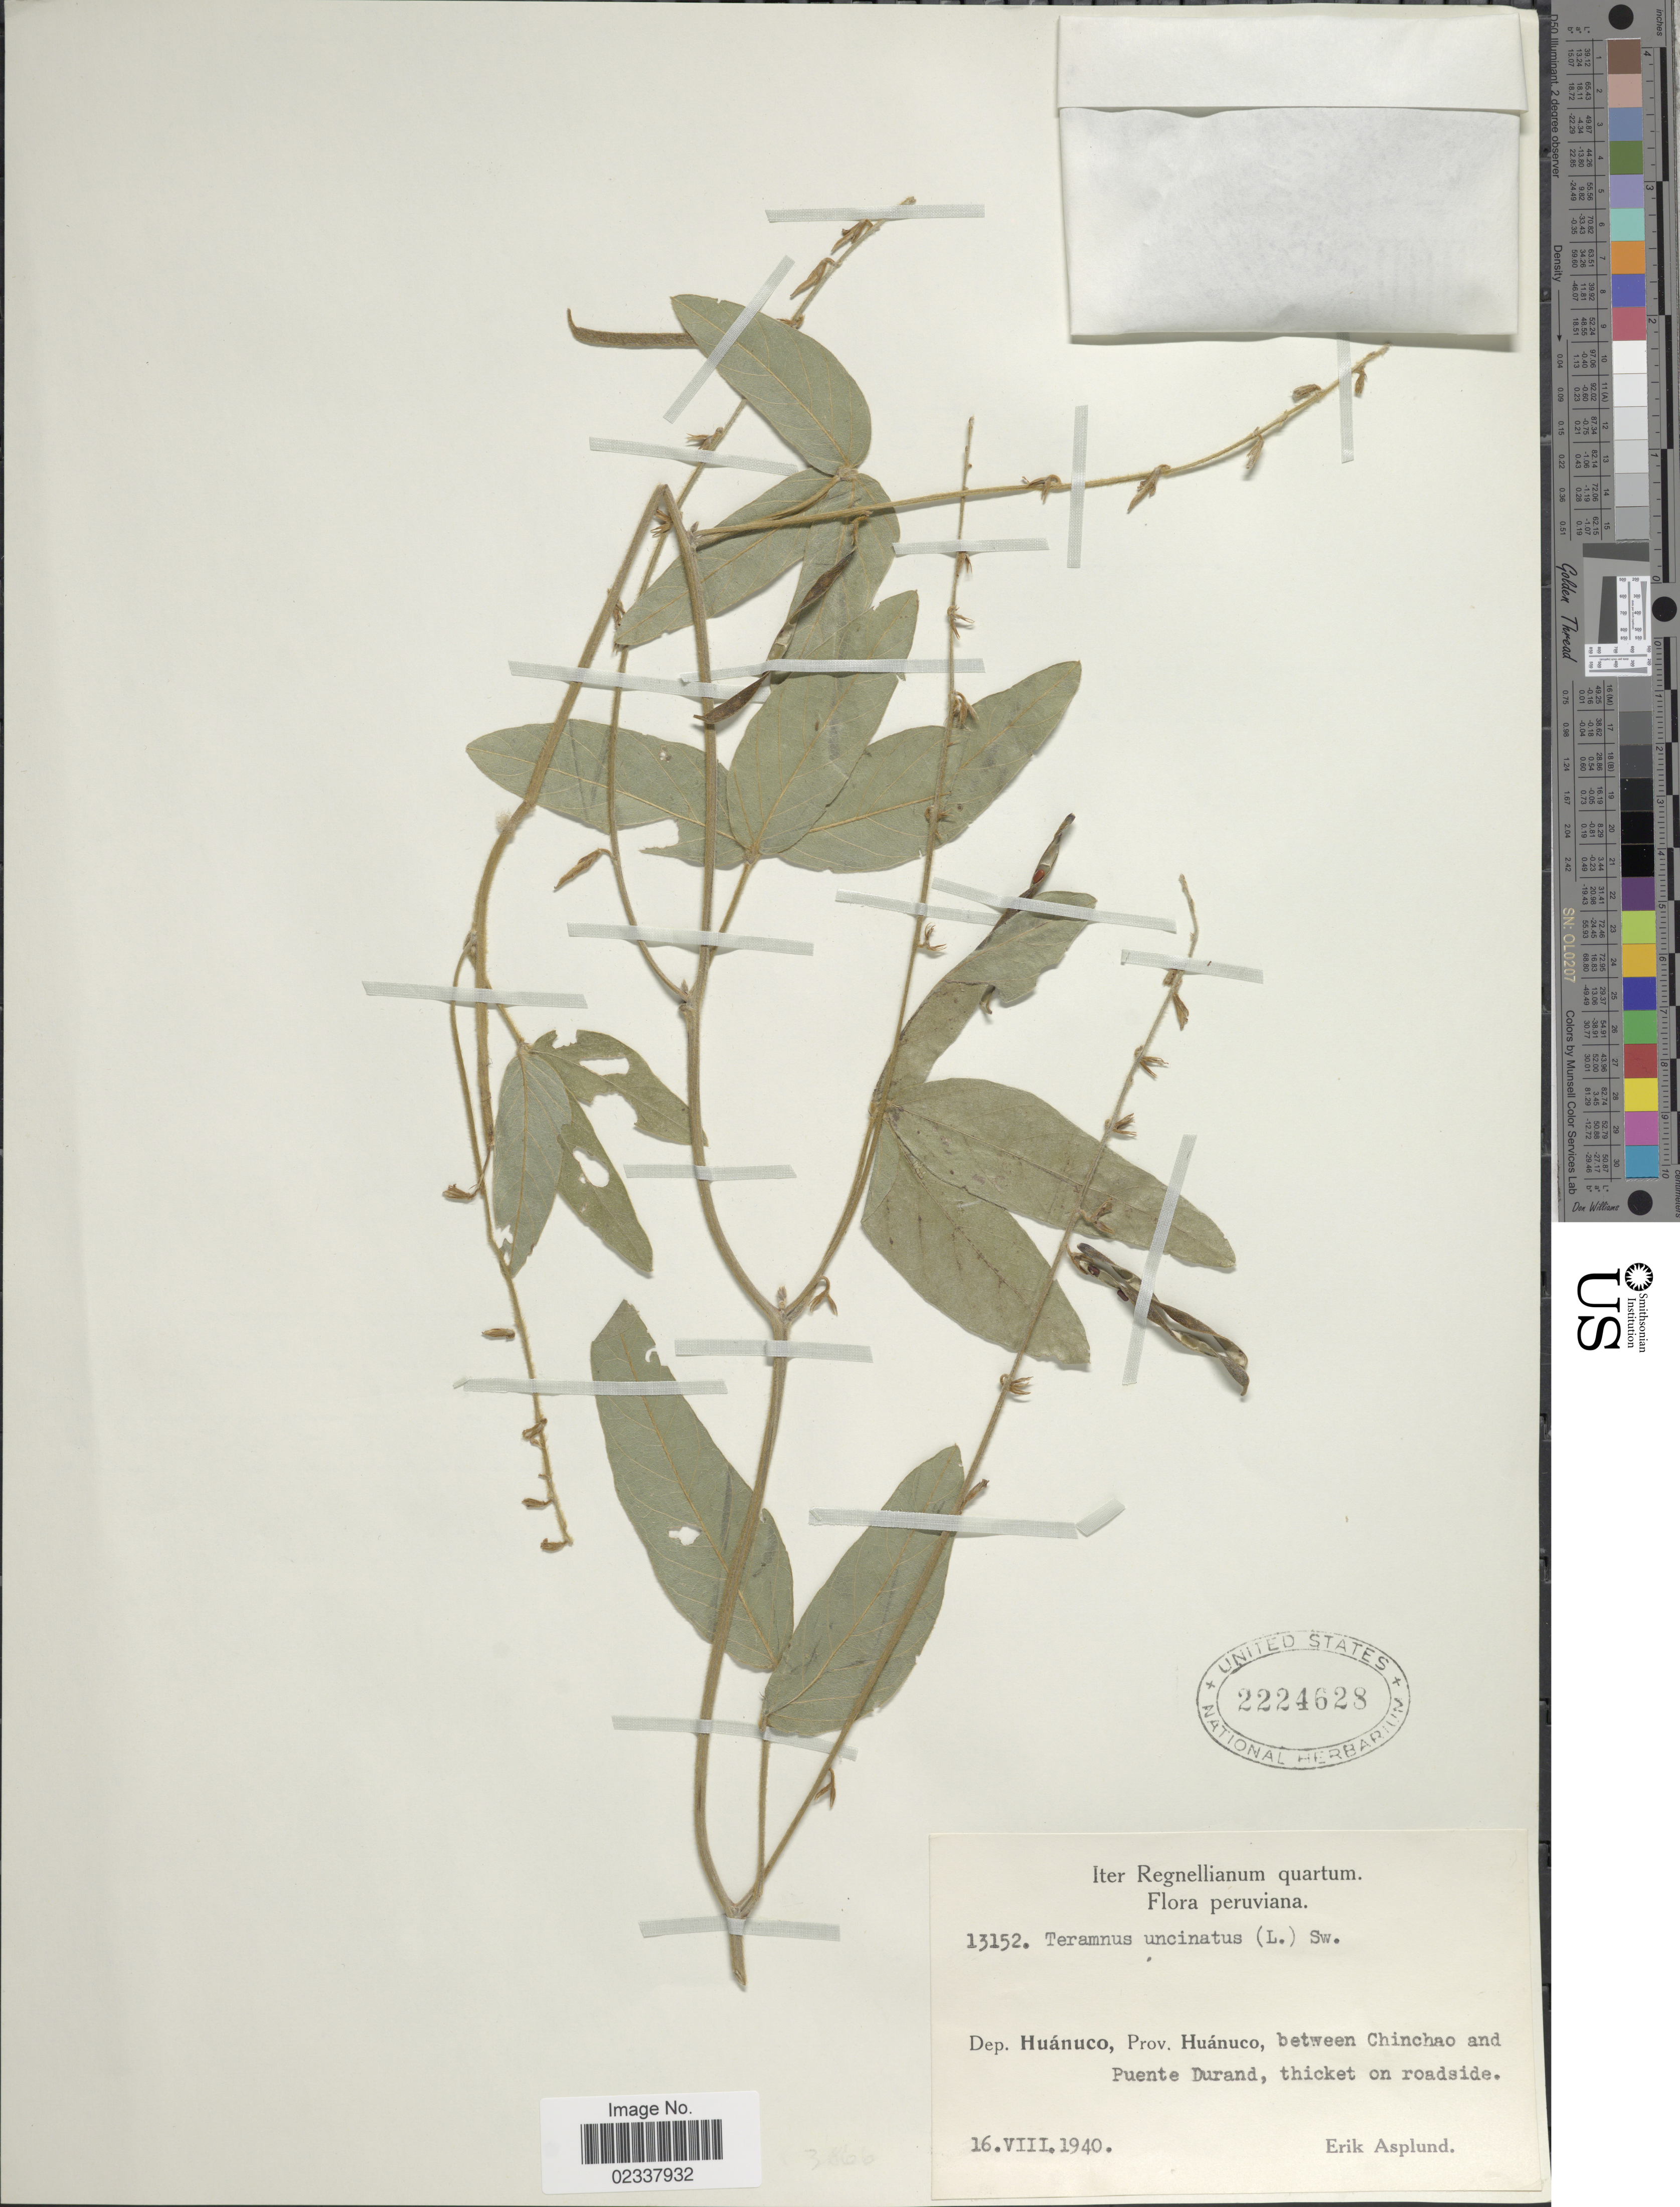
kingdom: Plantae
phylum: Tracheophyta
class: Magnoliopsida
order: Fabales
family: Fabaceae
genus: Teramnus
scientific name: Teramnus uncinatus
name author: (L.) Sw.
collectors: E. Asplund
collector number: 13152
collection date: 1940-08-16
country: Peru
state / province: Huánuco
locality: Dep. Huánuco, between Chinchao and Puente Durand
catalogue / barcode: US 2224628